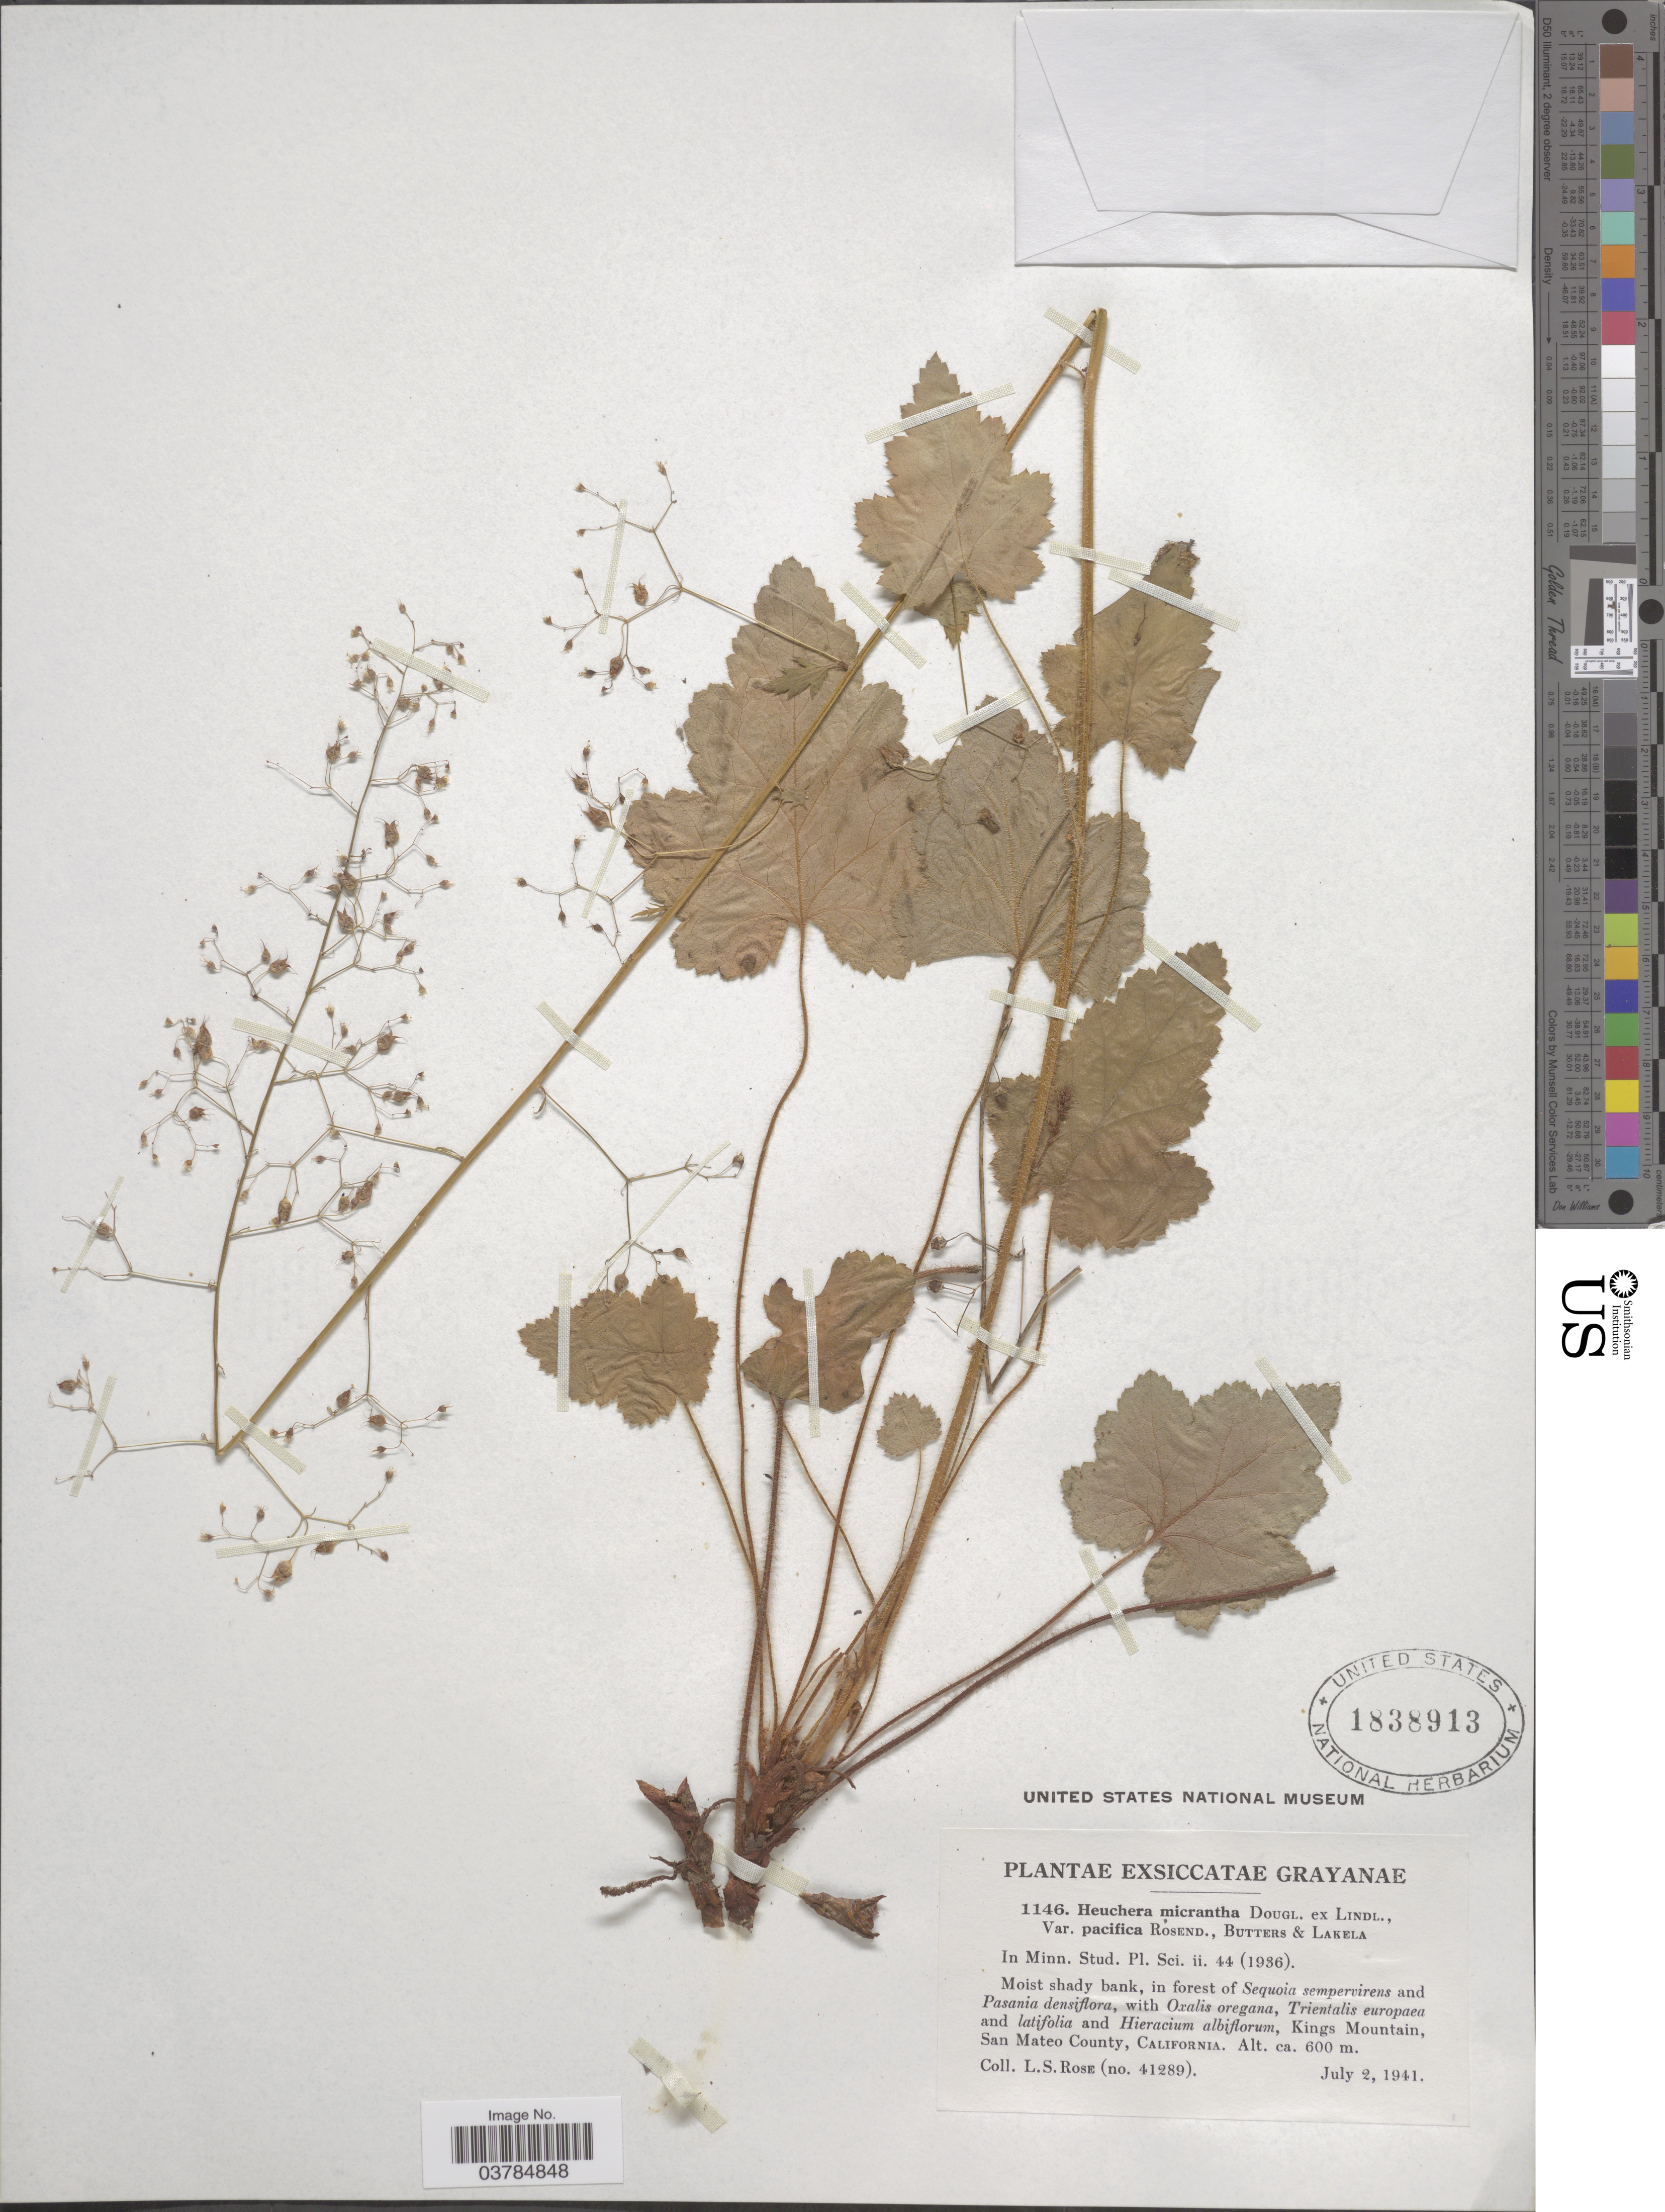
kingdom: Plantae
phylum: Tracheophyta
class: Magnoliopsida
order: Saxifragales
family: Saxifragaceae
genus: Heuchera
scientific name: Heuchera micrantha var. pacifica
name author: Rosend. et al.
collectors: L. S. Rose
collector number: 41289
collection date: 1941-07-02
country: United States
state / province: California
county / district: San Mateo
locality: Kings Mountain, San Mateo County.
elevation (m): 600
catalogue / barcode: US 1838913